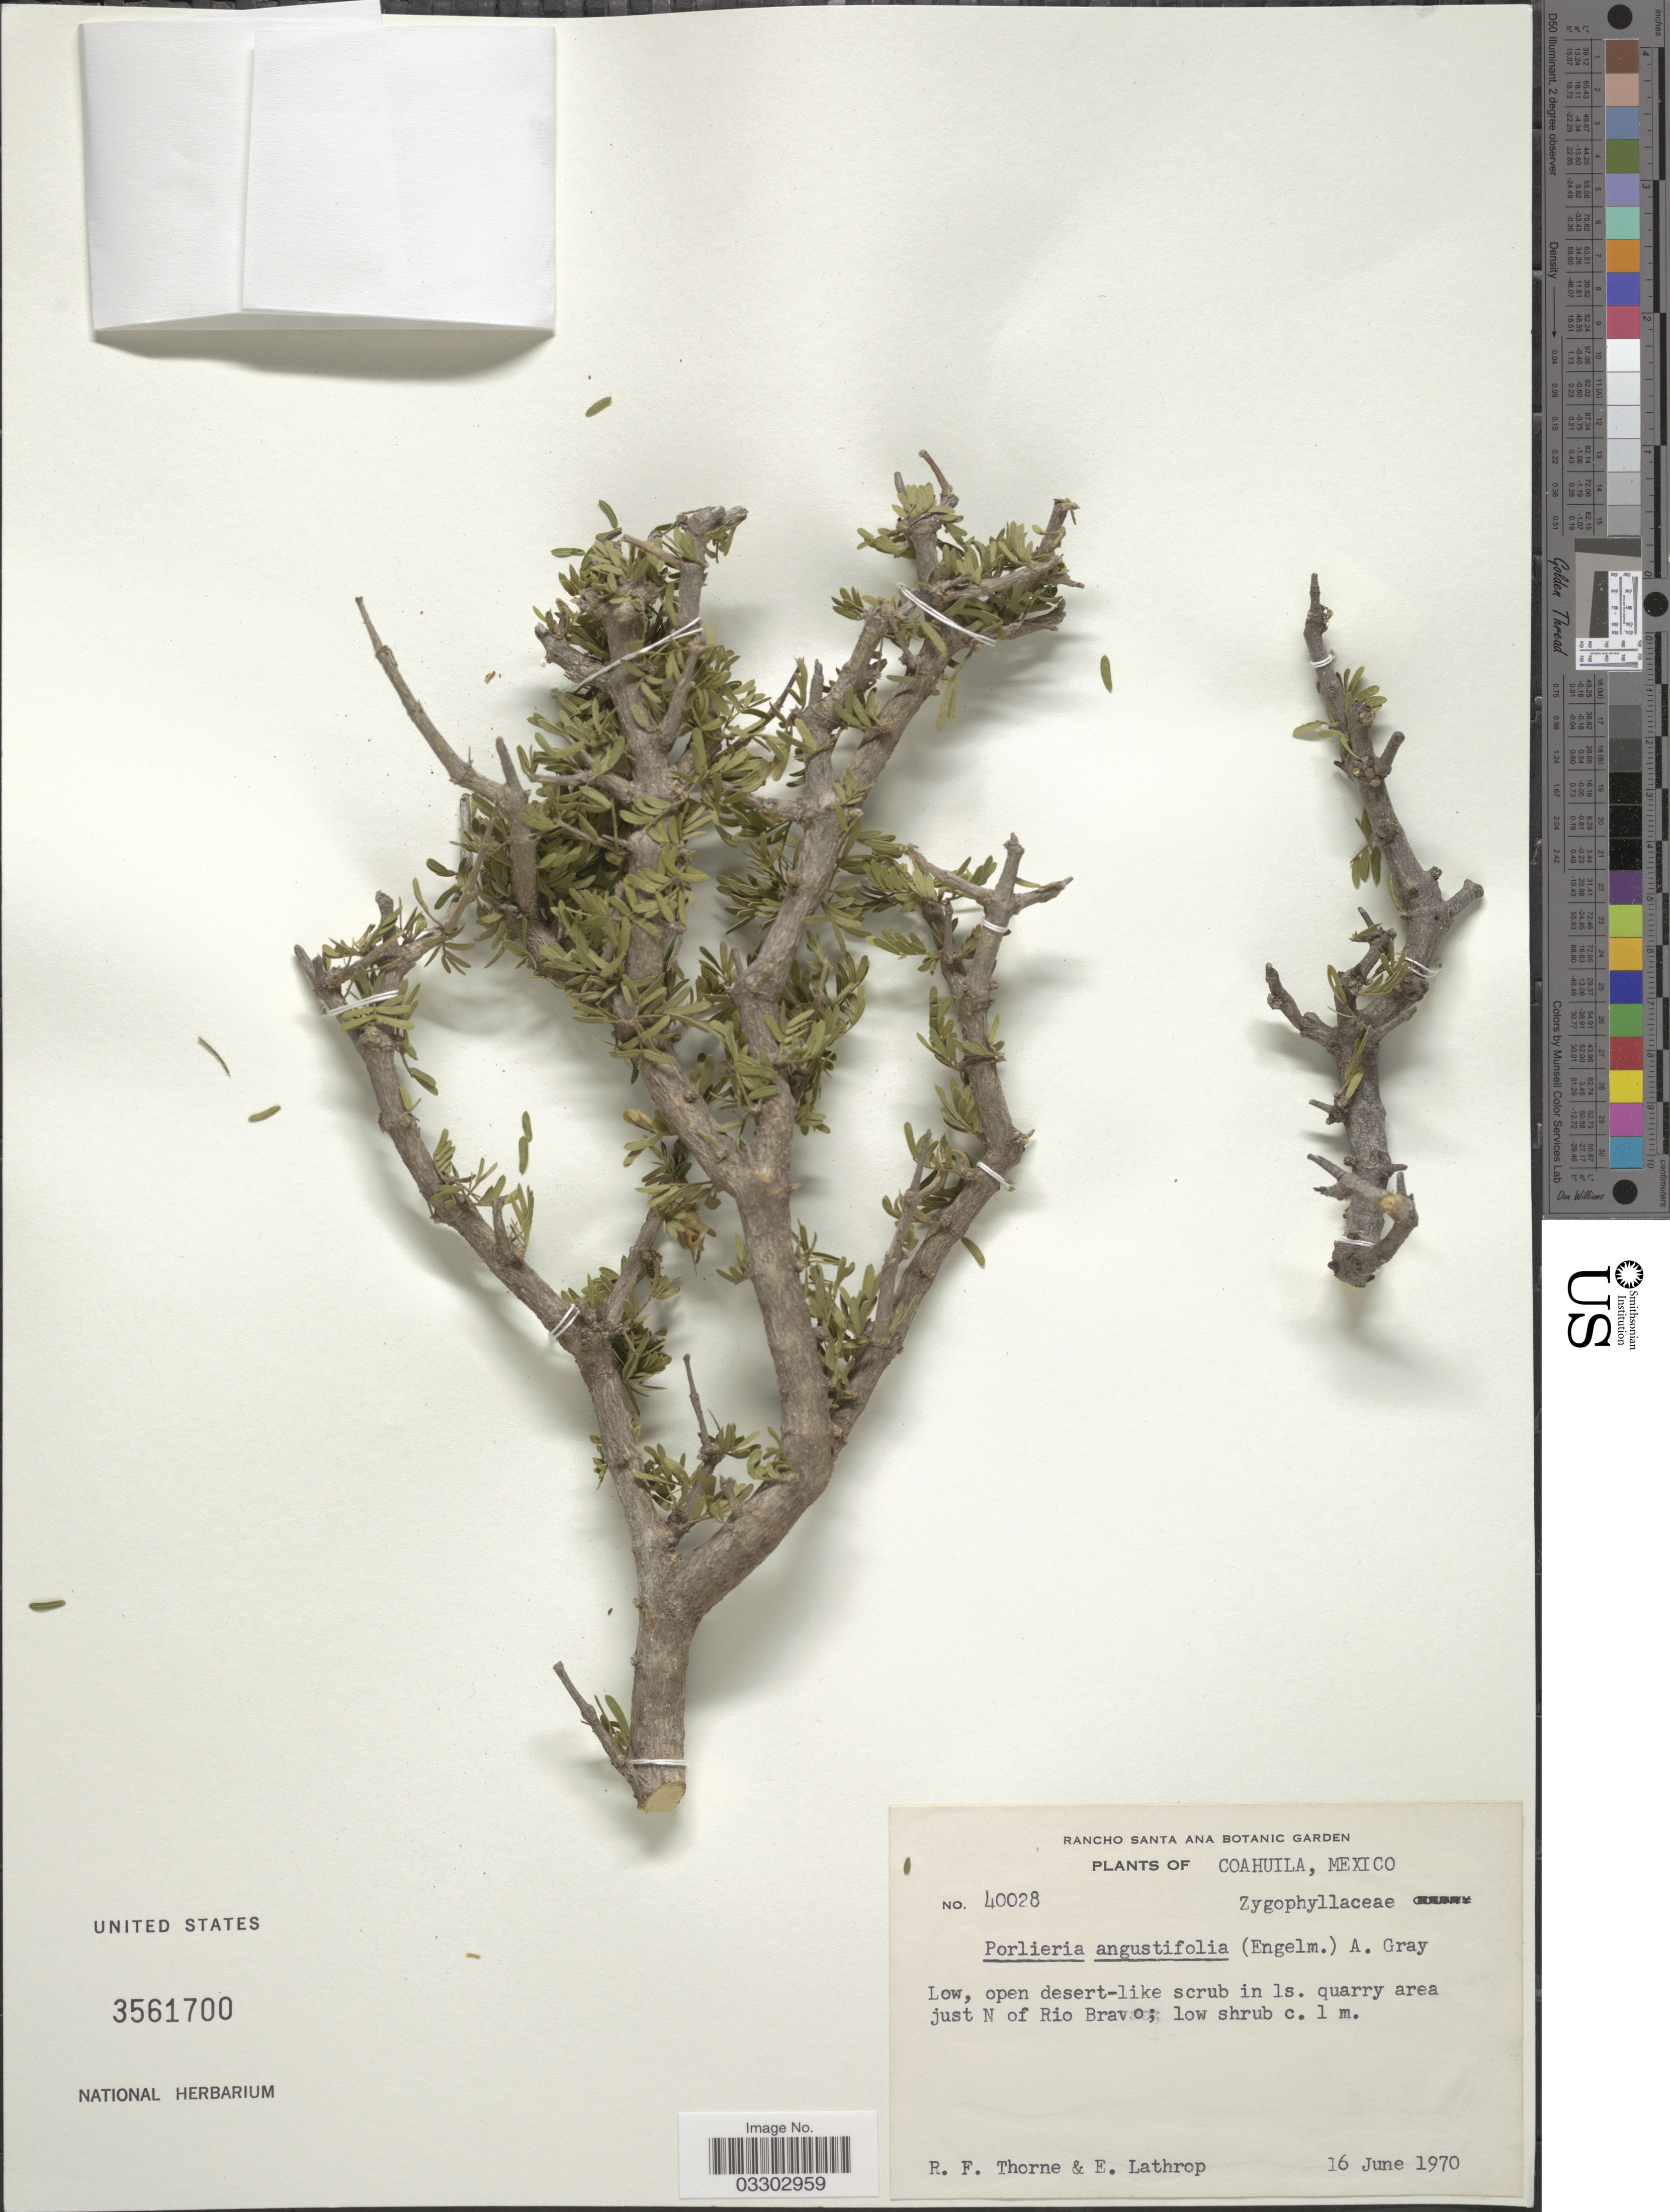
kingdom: Plantae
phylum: Tracheophyta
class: Magnoliopsida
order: Zygophyllales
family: Zygophyllaceae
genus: Guaiacum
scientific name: Guaiacum angustifolium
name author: Engelm.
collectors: R. Thorne & E. W. Lathrop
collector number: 40028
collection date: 1970-06-16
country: Mexico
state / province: Coahuila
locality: In ls. quarry area just N of Rio Bravo.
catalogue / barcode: US 3561700